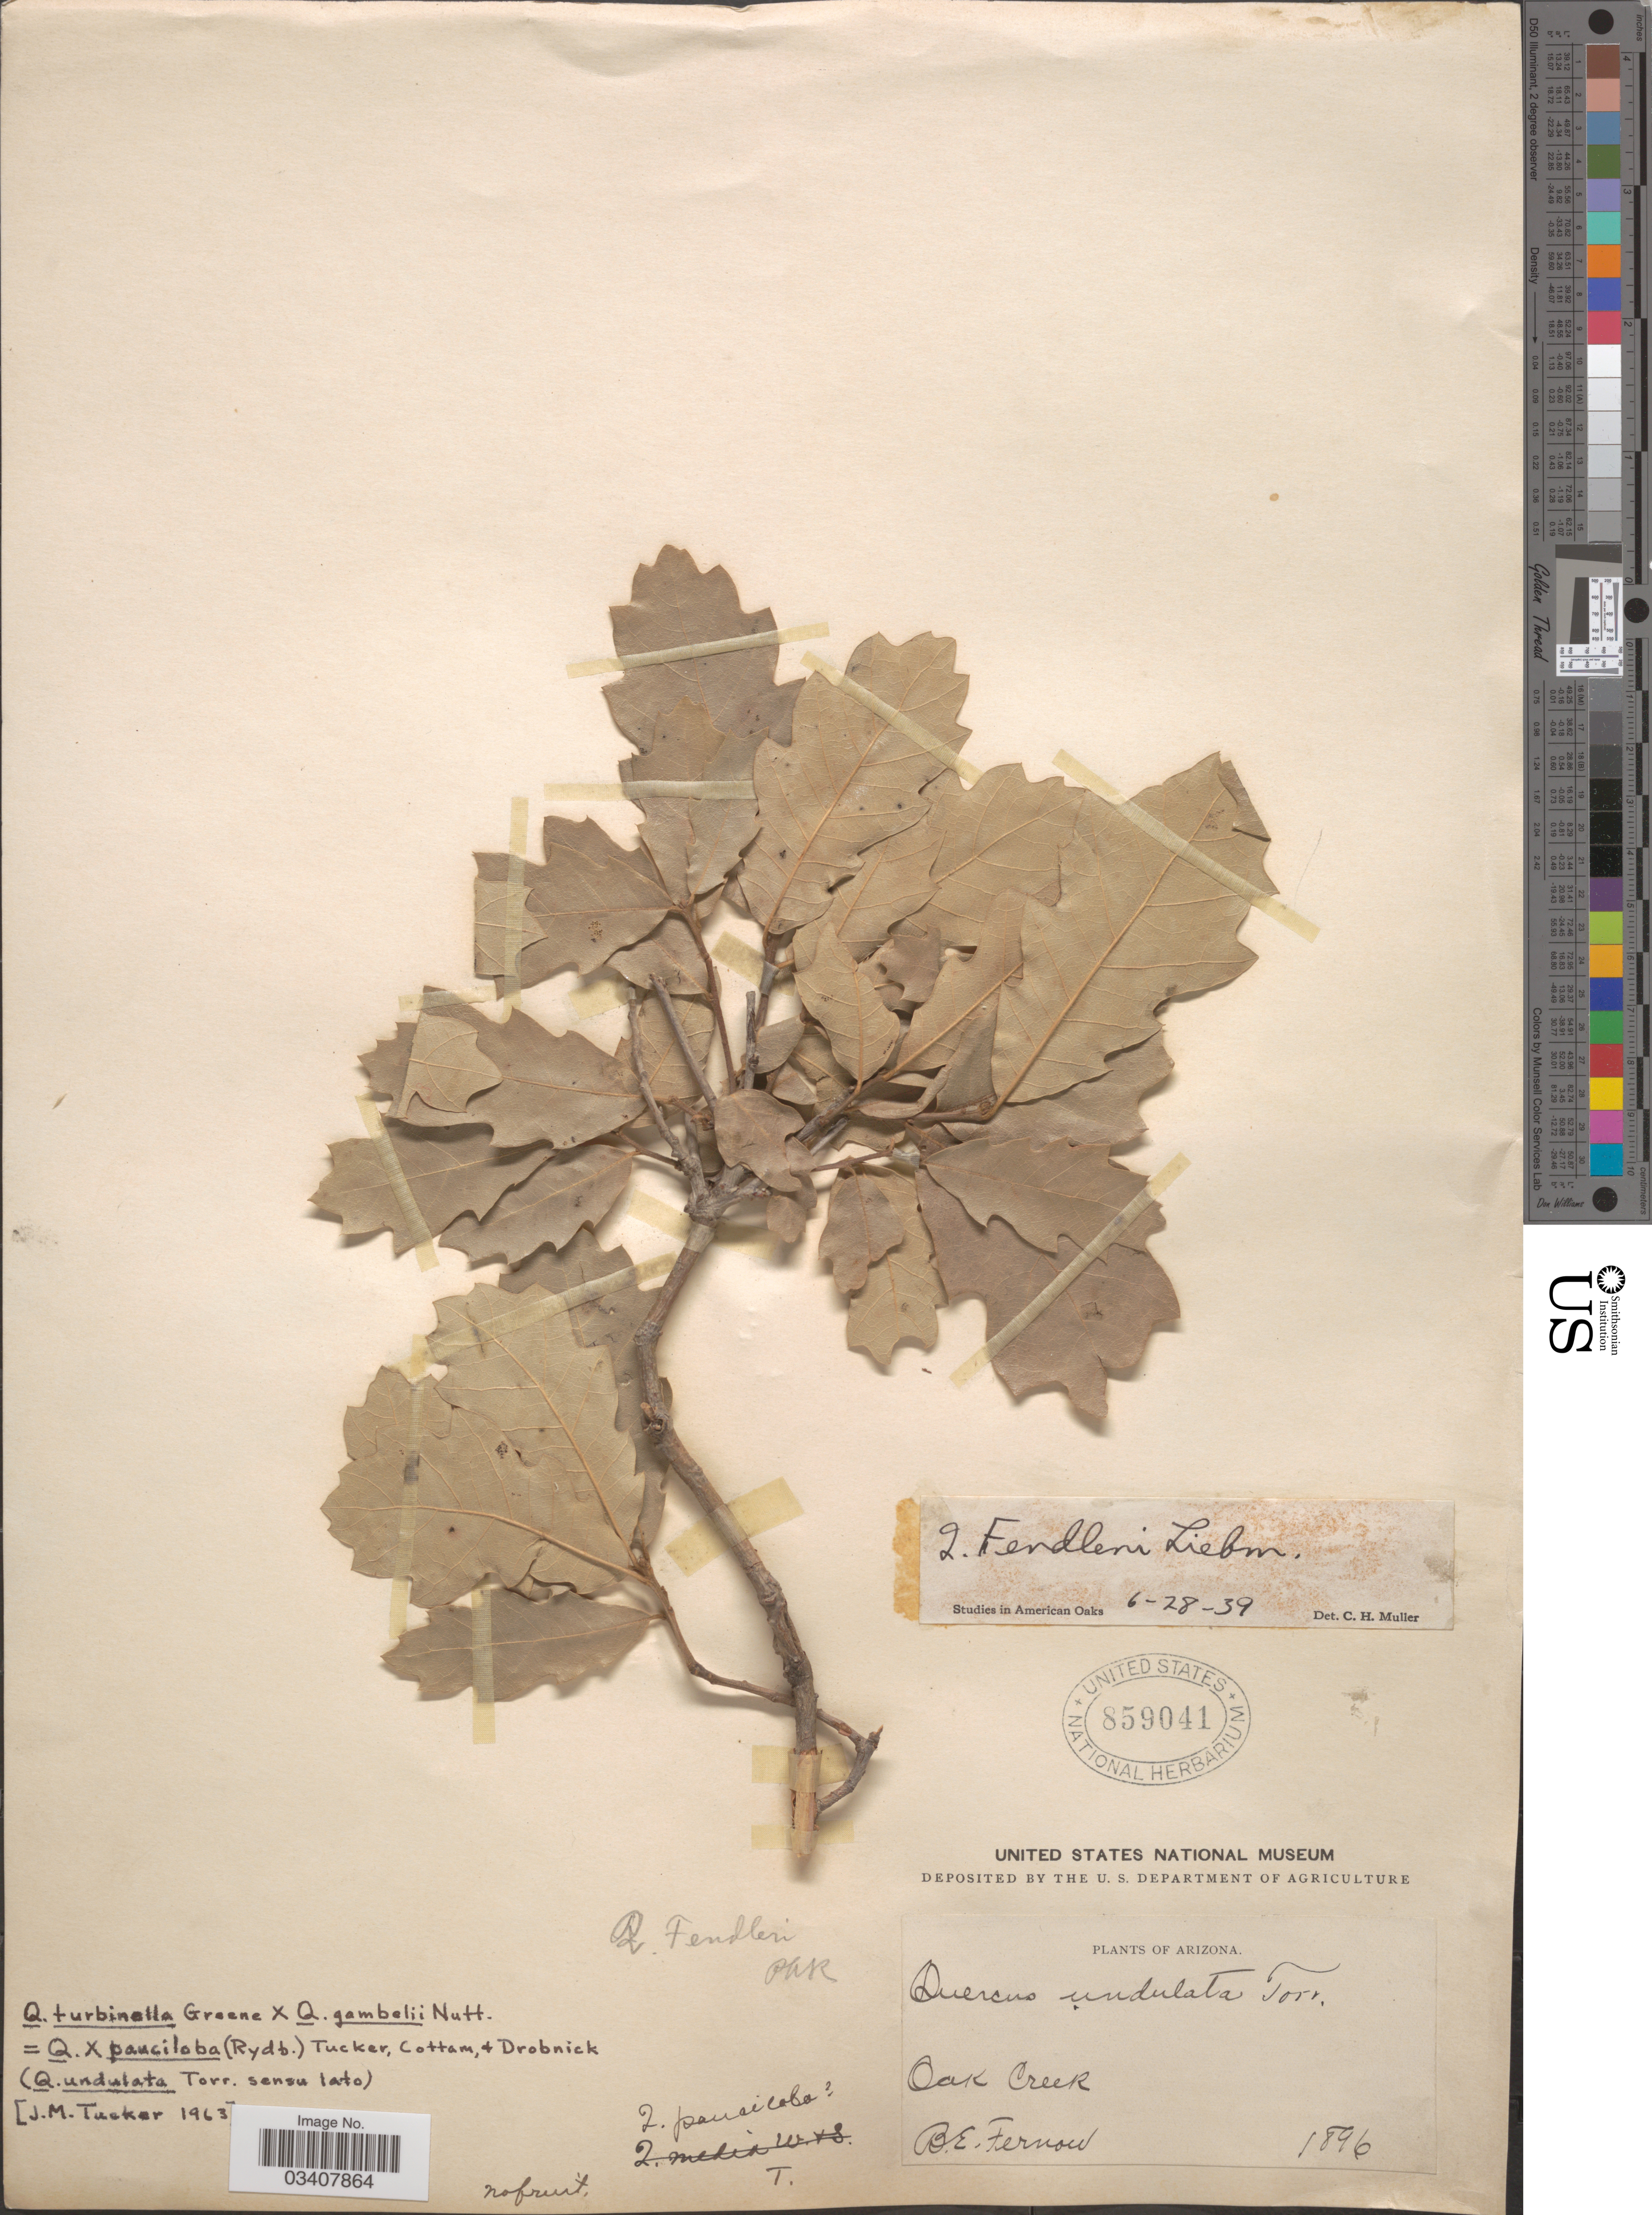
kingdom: Plantae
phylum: Tracheophyta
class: Magnoliopsida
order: Fagales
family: Fagaceae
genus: Quercus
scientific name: Quercus x pauciloba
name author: Rydb.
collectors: B. Fernow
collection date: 1896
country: United States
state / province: Arizona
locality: Oak Creek.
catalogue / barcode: US 859041